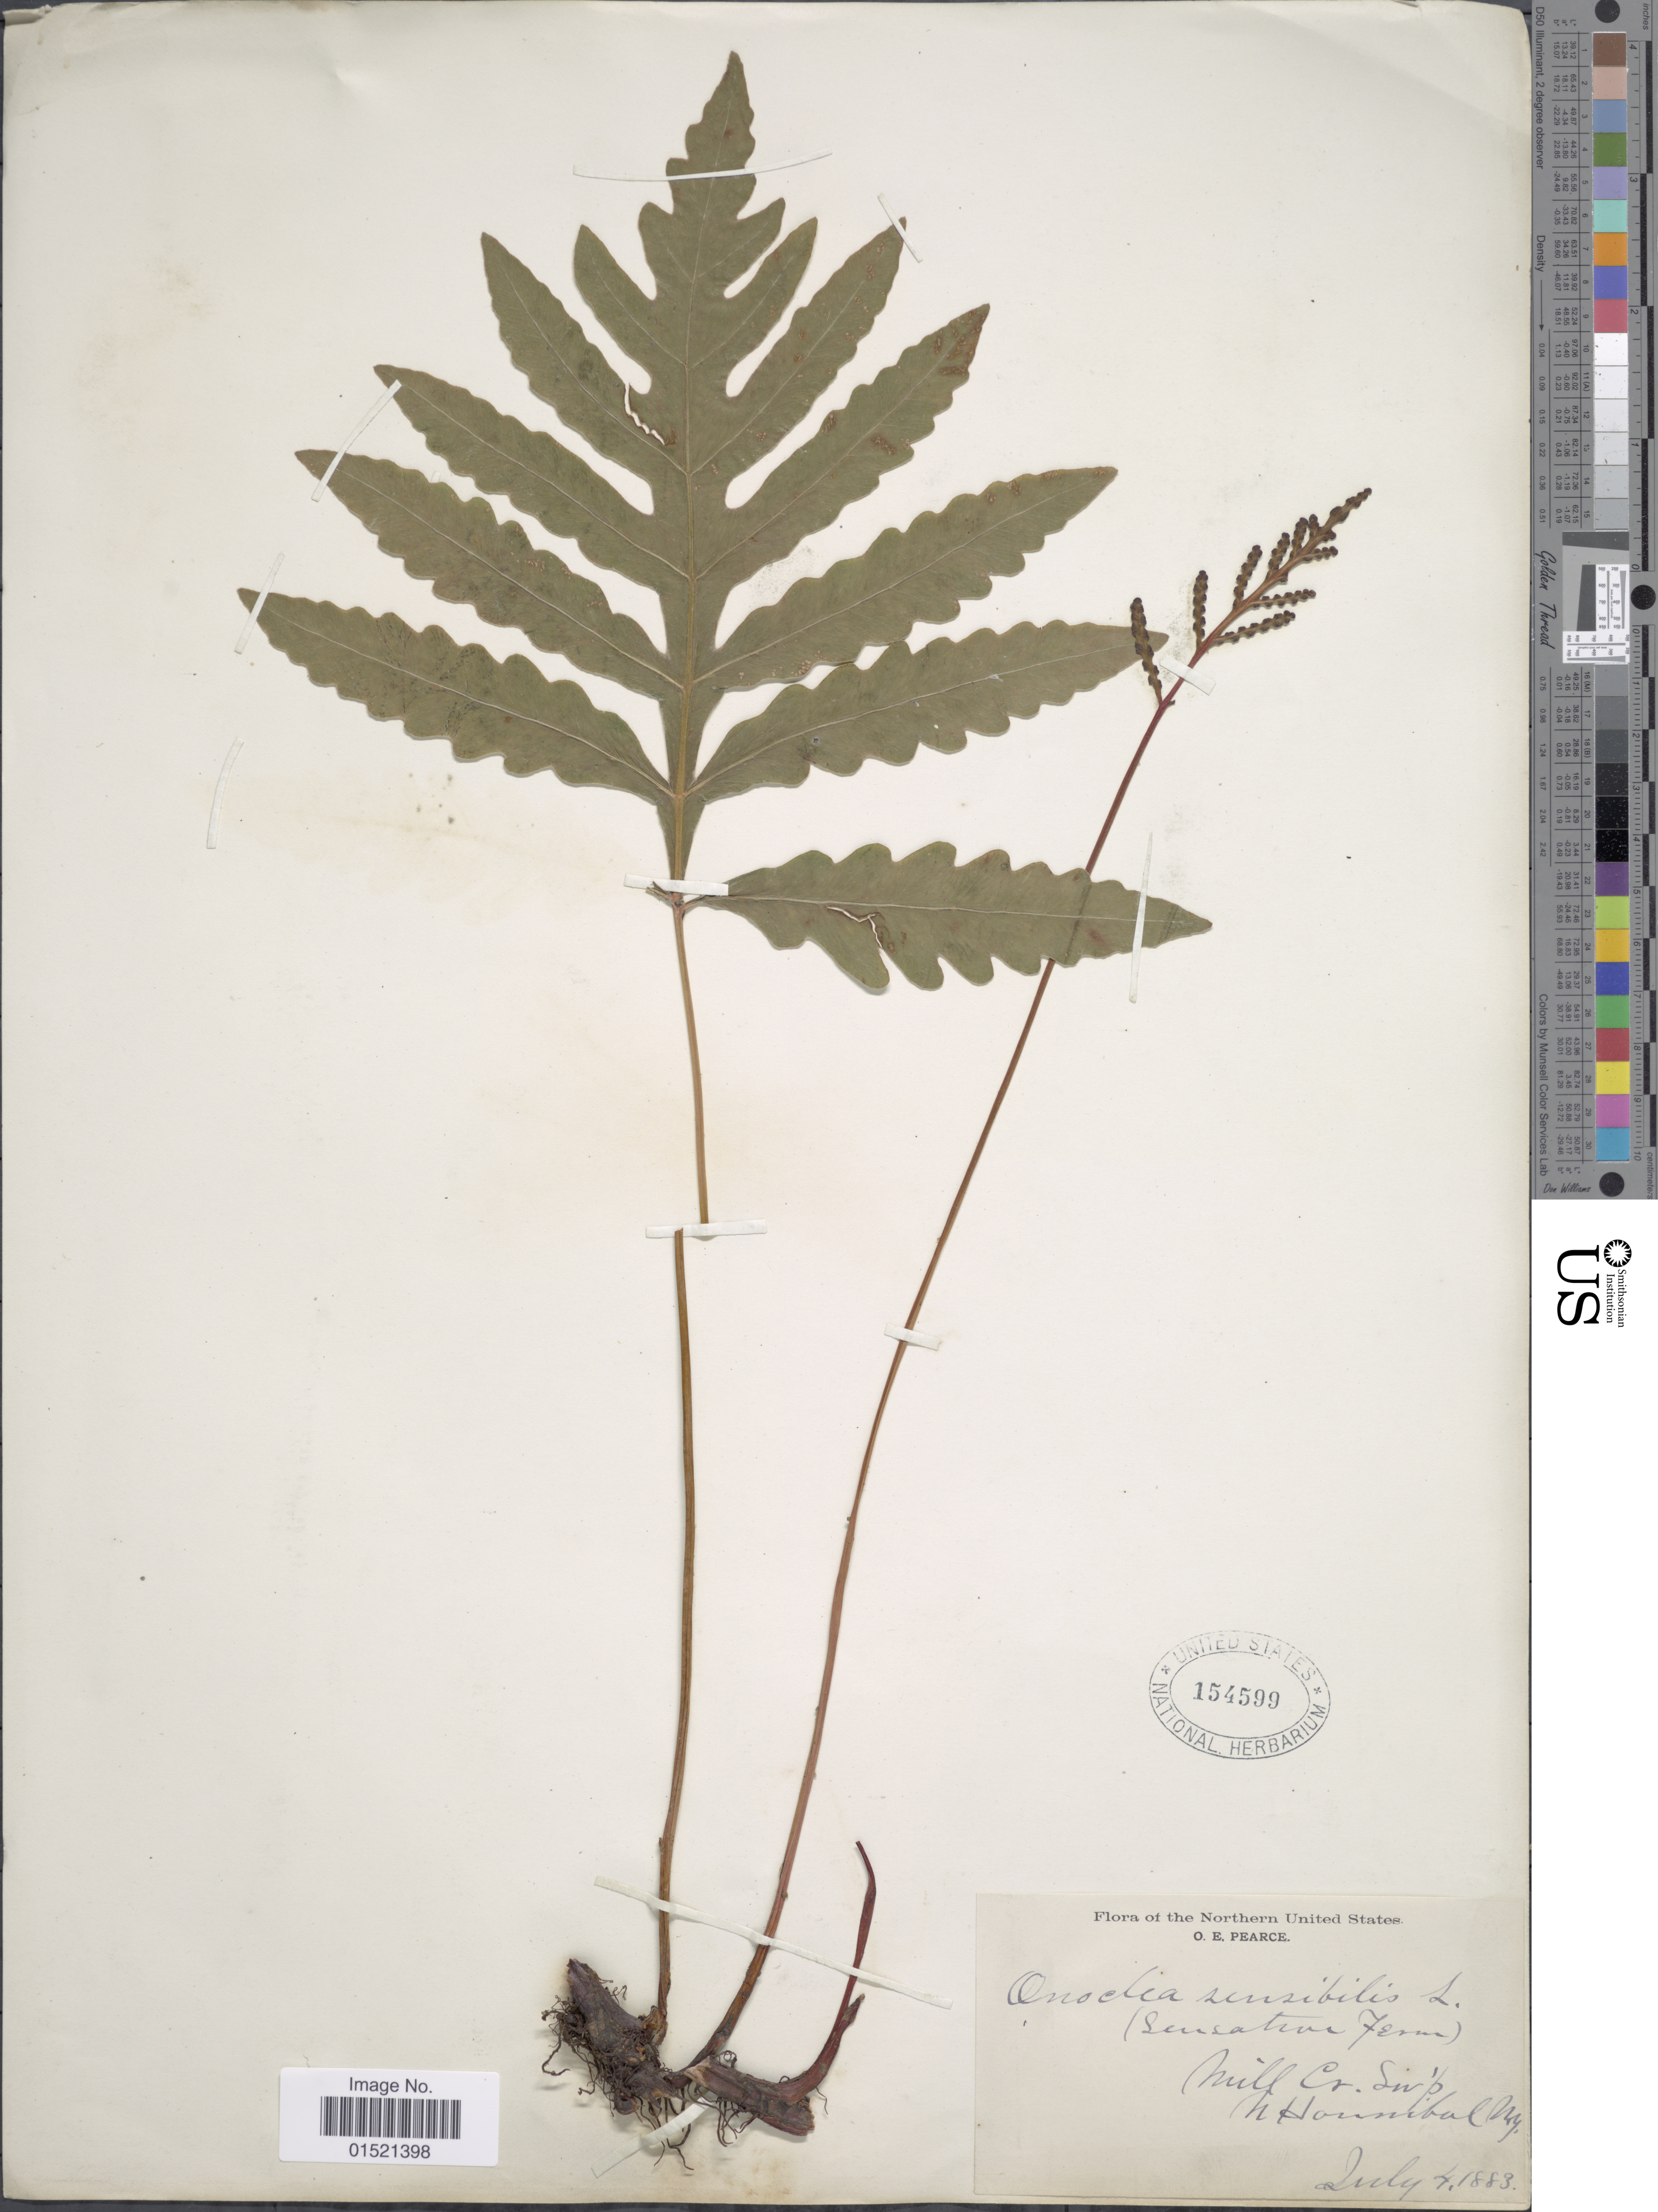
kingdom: Plantae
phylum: Tracheophyta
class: Polypodiopsida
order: Polypodiales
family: Onocleaceae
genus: Onoclea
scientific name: Onoclea sensibilis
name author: L.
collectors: O. E. Pearce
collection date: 1883-07-04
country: United States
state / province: New York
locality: Mill Cr. Sw'p N Hannibal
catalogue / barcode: US 154599